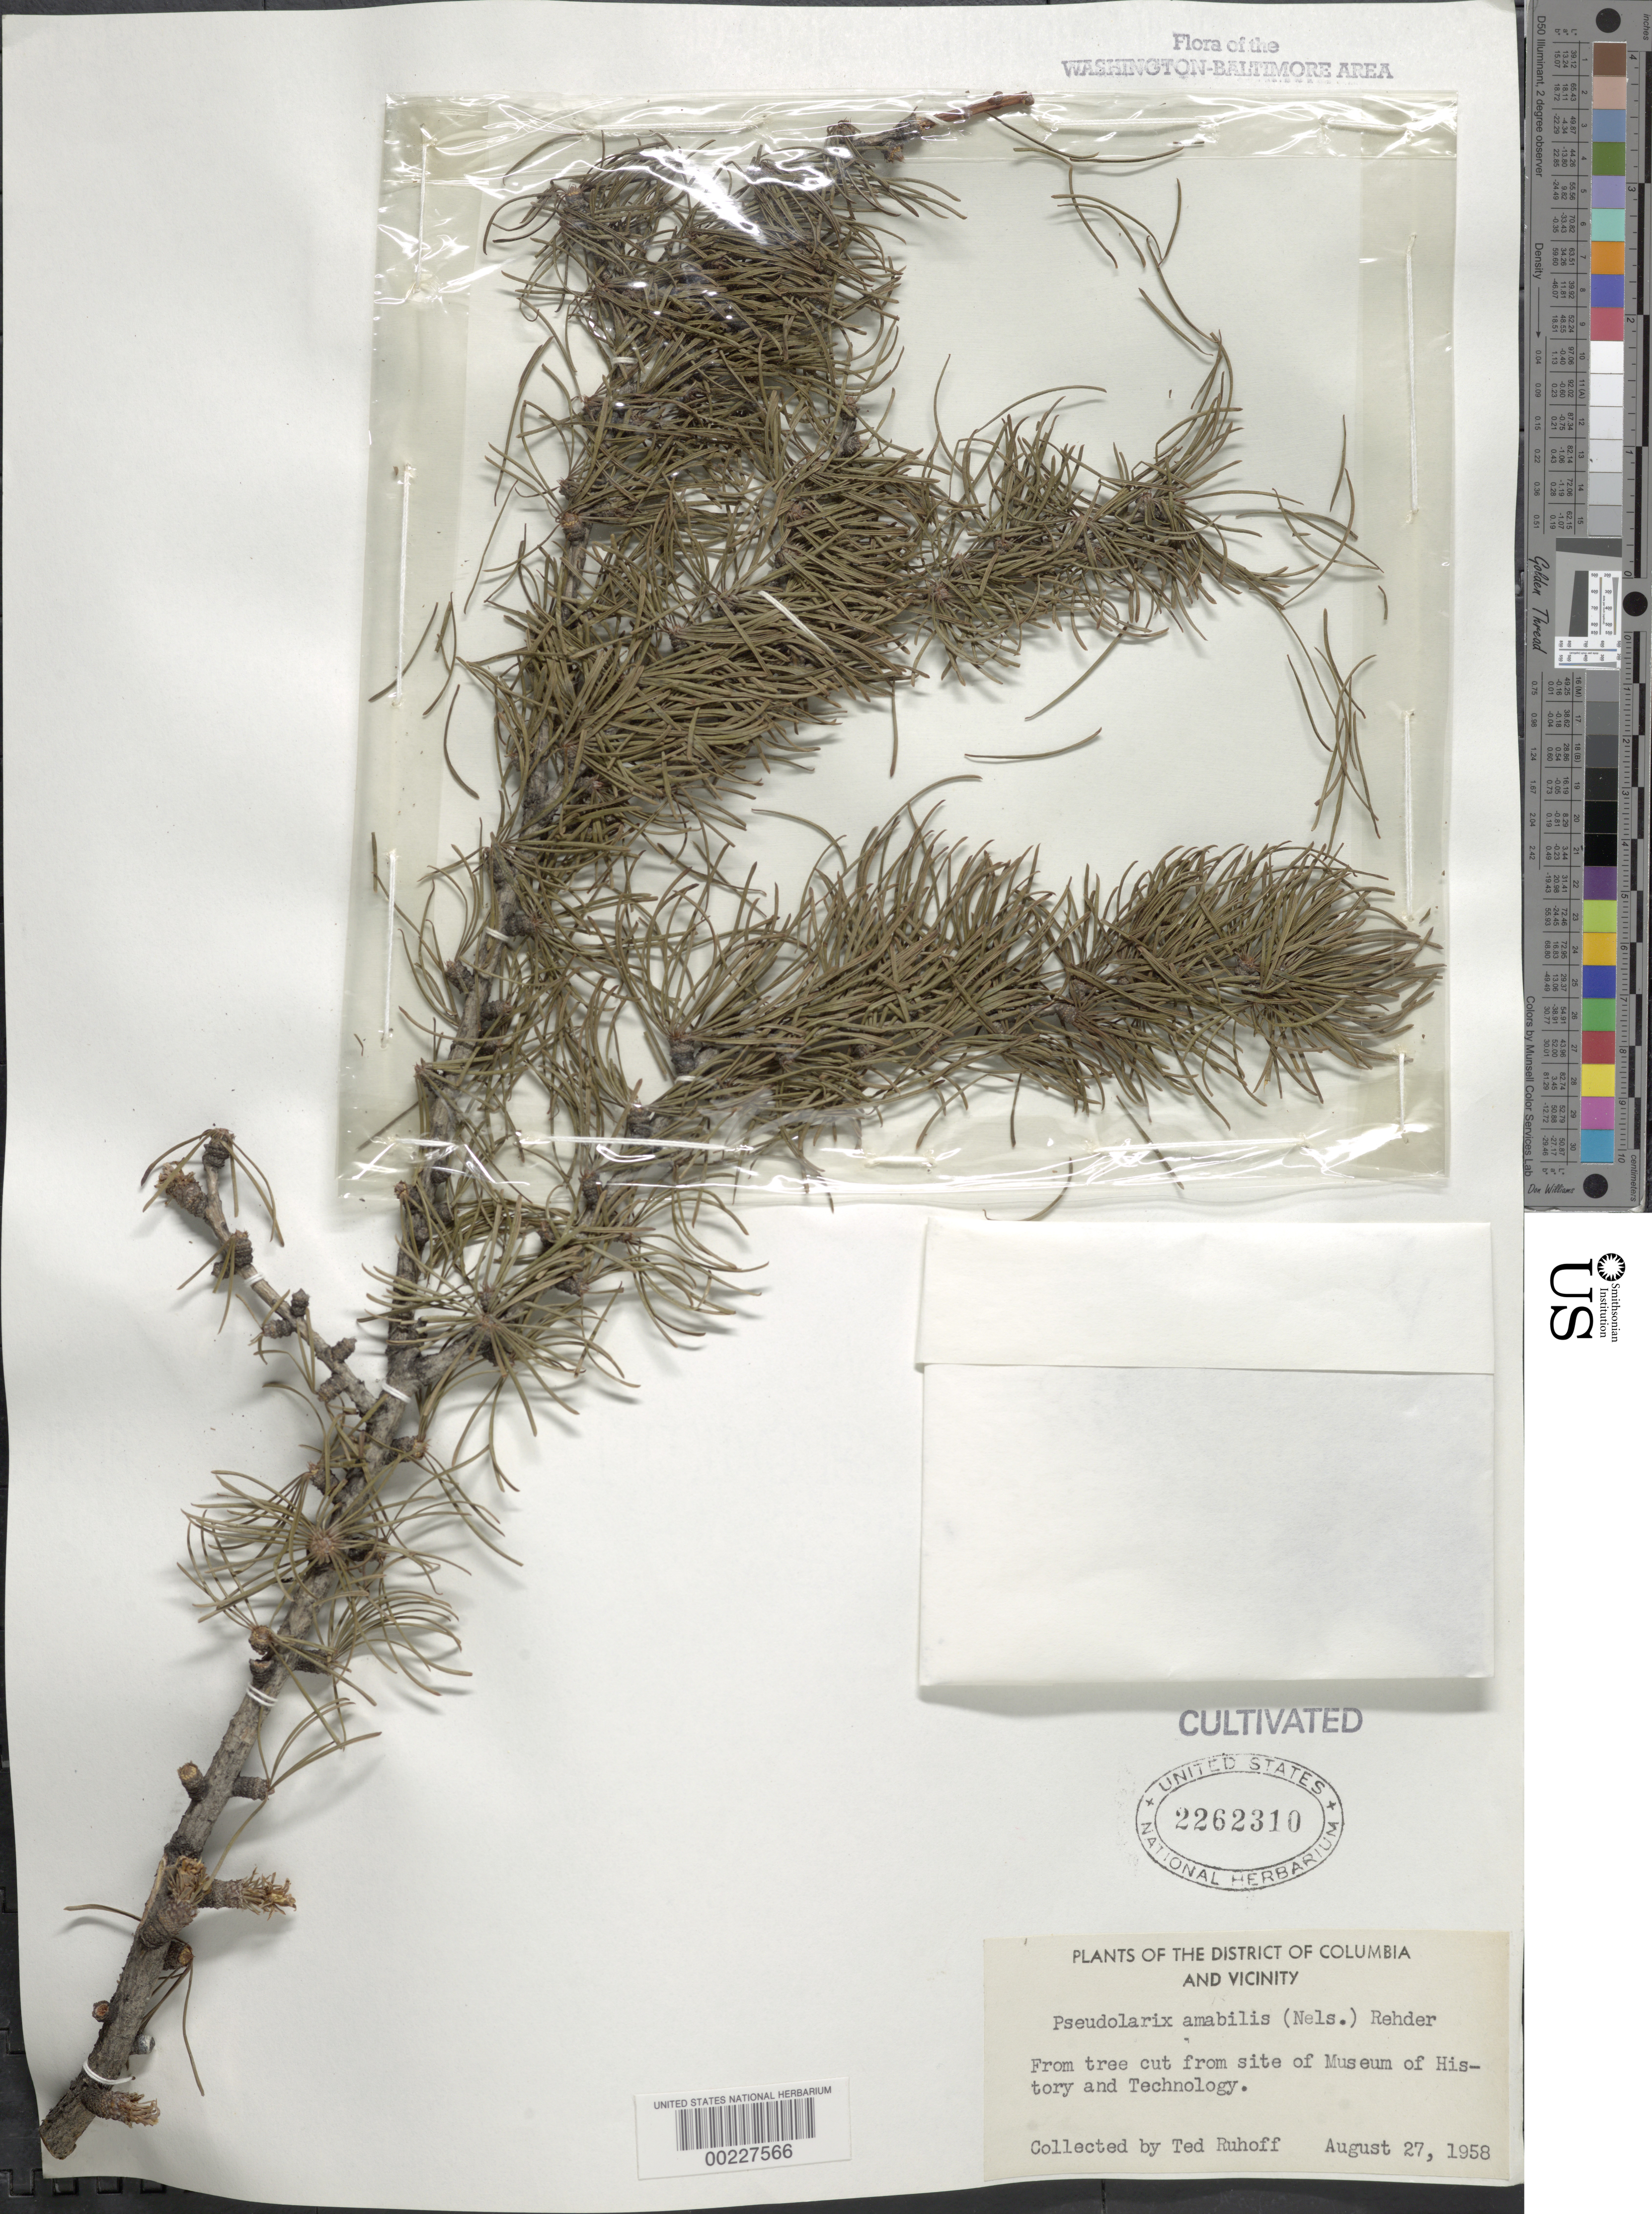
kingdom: Plantae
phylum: Tracheophyta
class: Pinopsida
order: Pinales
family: Pinaceae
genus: Pseudolarix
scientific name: Pseudolarix amabilis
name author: Rehder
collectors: T. Ruhoff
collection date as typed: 27 Aug 1958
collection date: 1958-08-27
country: United States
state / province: District of Columbia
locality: Site of Museum of History and Technology (American History)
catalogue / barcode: US 2262310